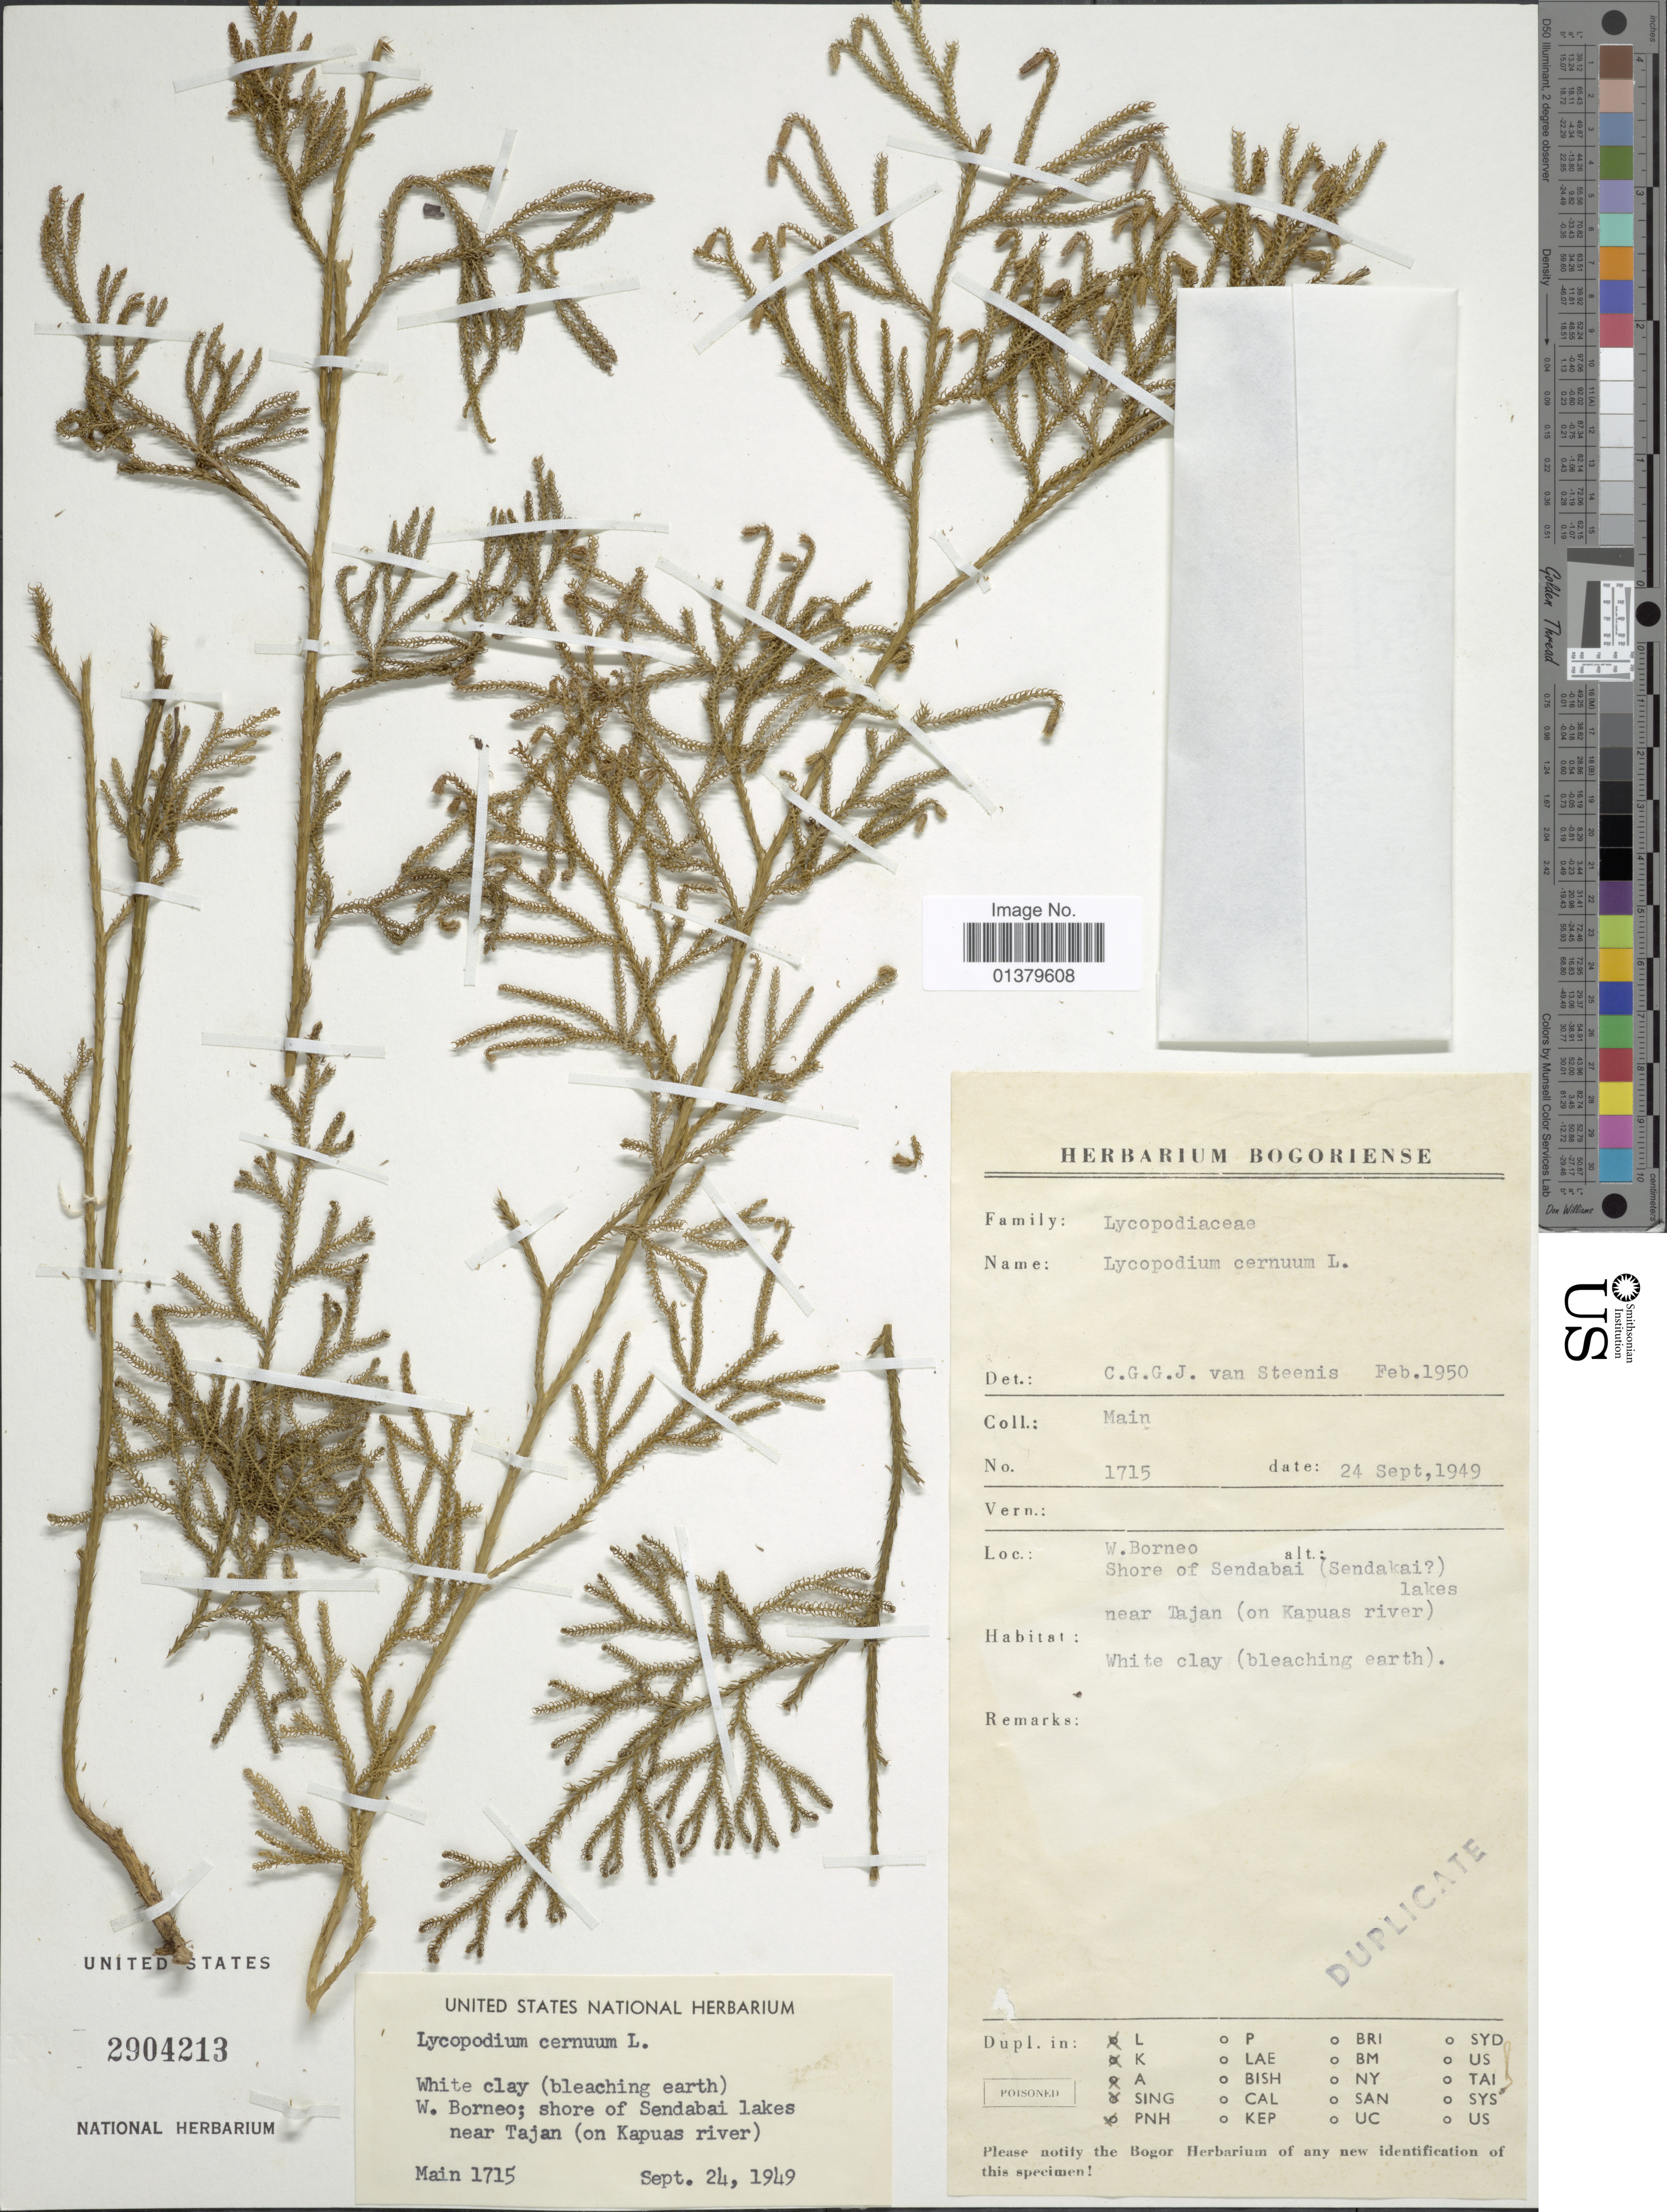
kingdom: Plantae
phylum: Tracheophyta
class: Lycopodiopsida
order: Lycopodiales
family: Lycopodiaceae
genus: Palhinhaea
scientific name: Palhinhaea cernua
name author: (L.) Vasc. & Franco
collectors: -. Main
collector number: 1715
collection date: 1949-09-24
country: Indonesia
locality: W Borneo Shore of Sendabai (Sendakai [unsure placement]) lakes near Tajan (on Kapuas river)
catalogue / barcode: US 2904213